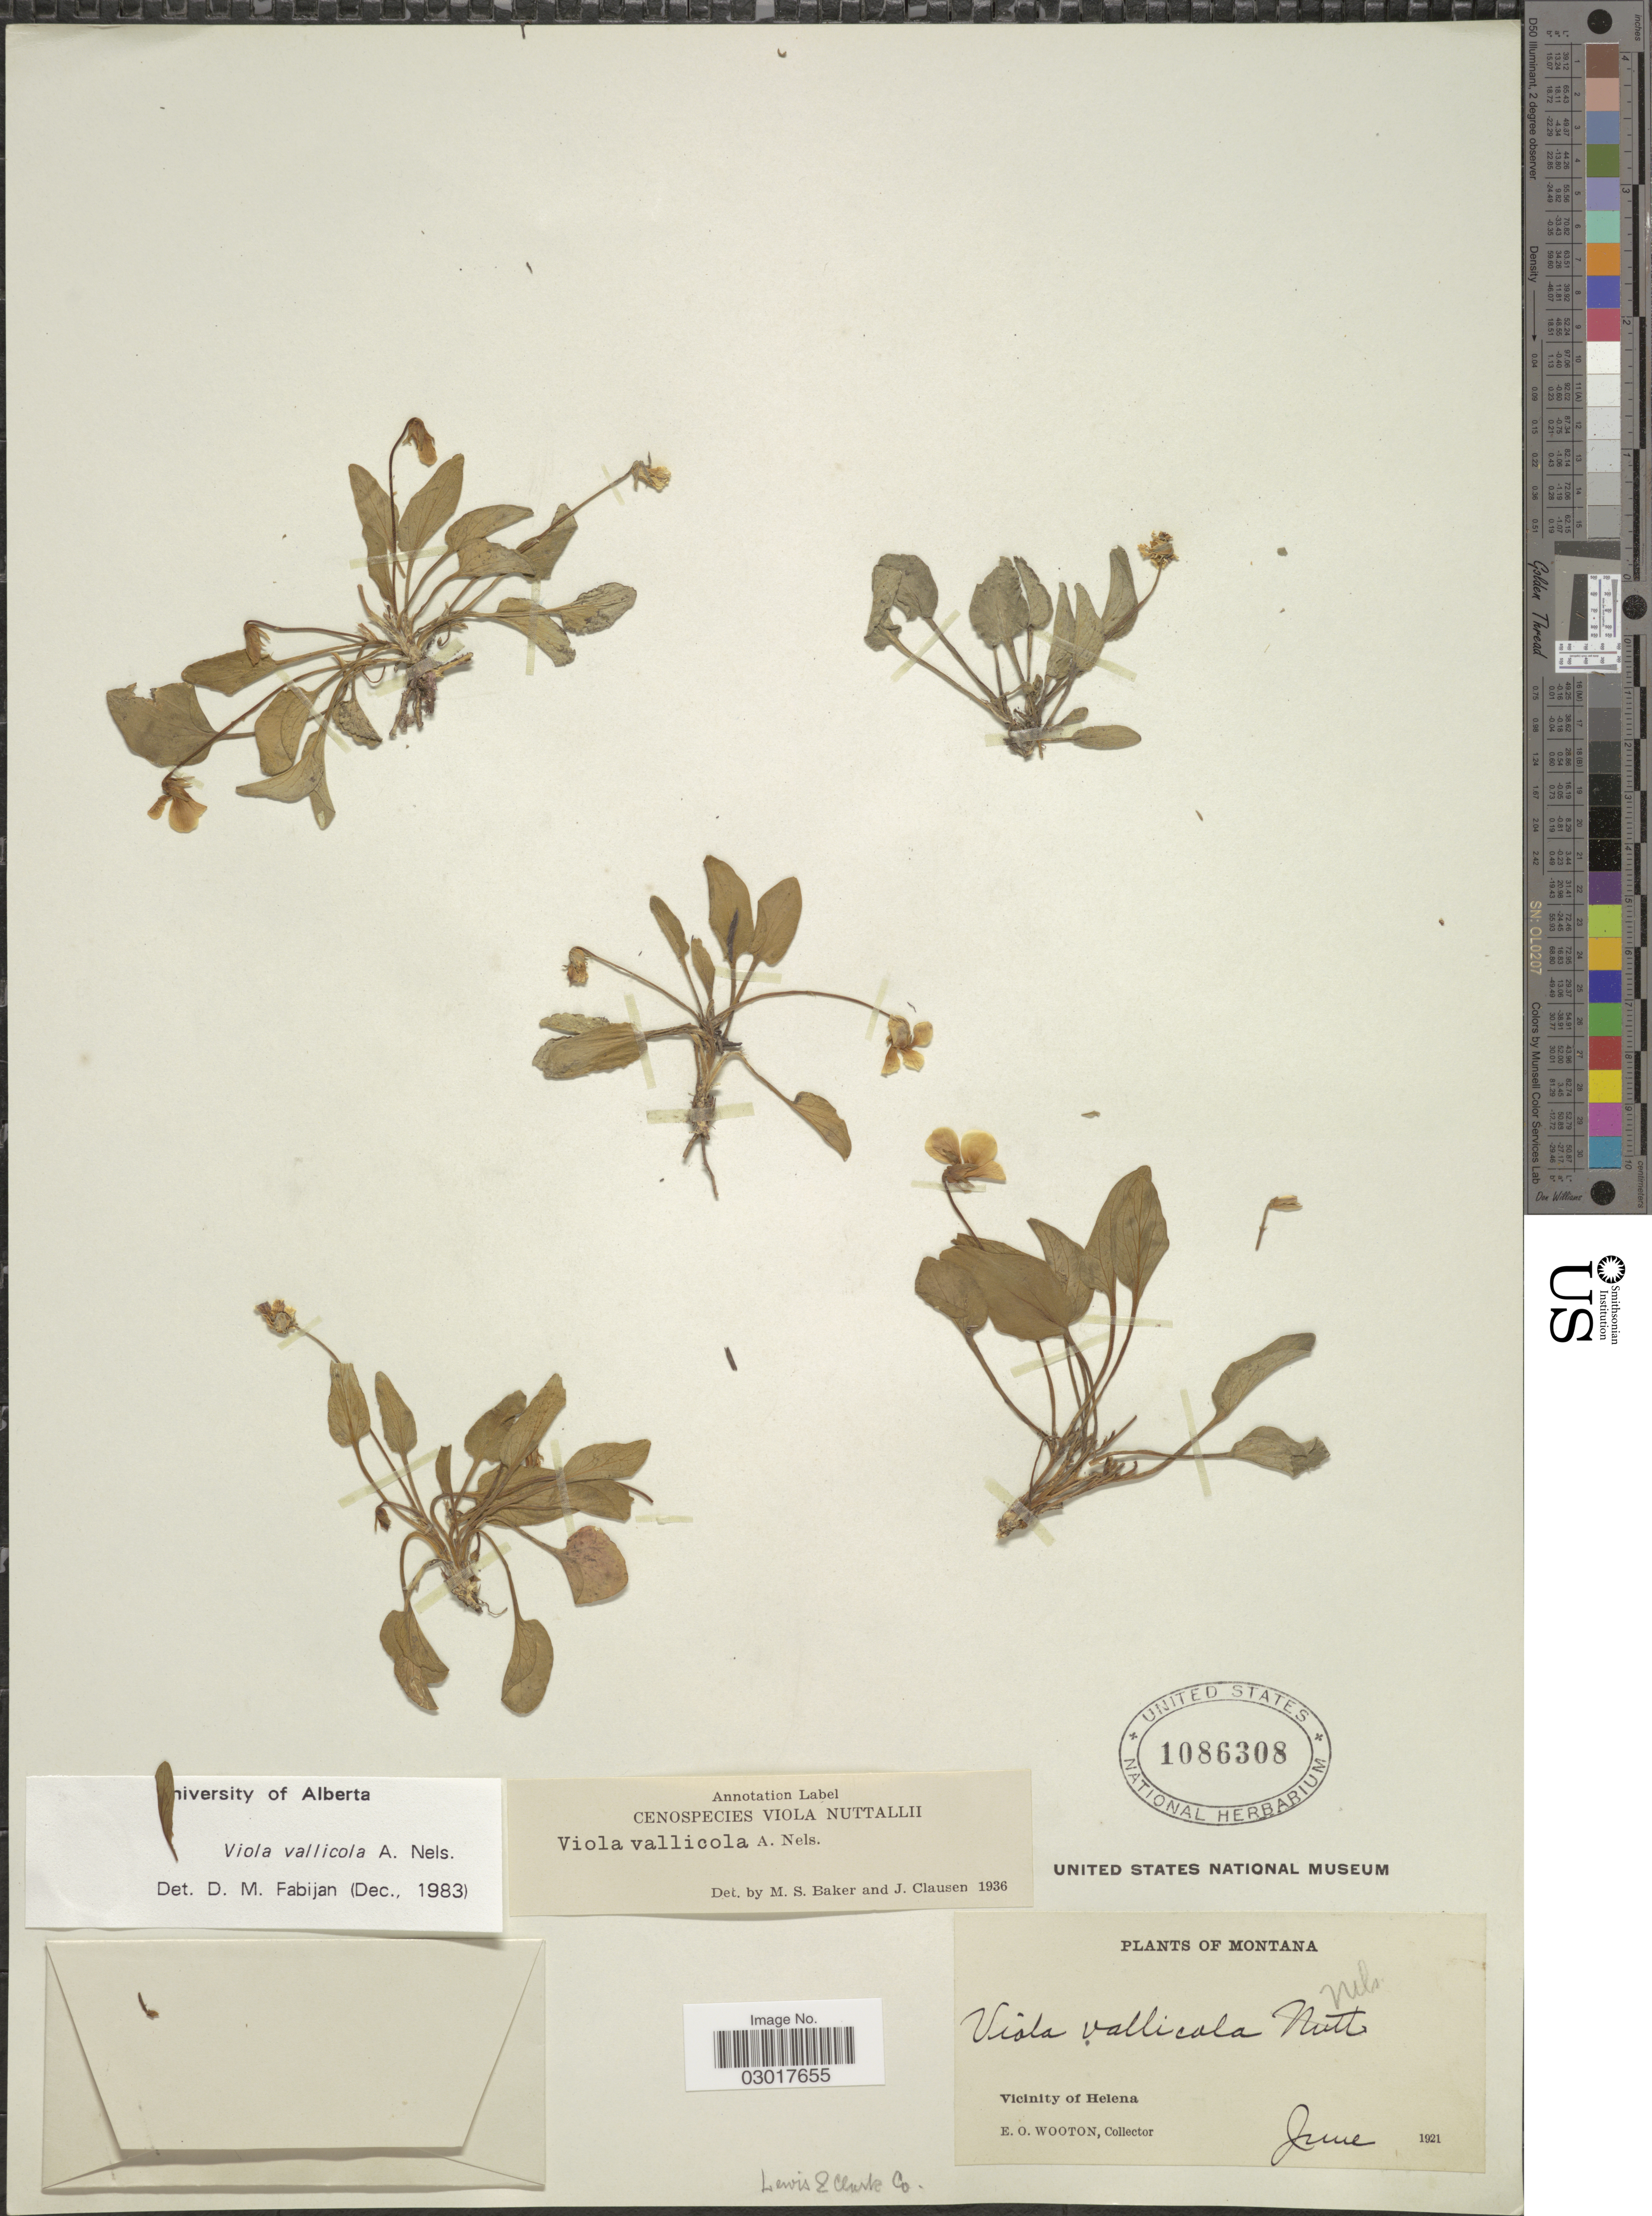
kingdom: Plantae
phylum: Tracheophyta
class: Magnoliopsida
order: Malpighiales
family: Violaceae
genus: Viola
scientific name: Viola vallicola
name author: A. Nelson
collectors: E. O. Wooton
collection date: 1921-06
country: United States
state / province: Montana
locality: Vicinity of Helena. Lewis & Clark Co.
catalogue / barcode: US 1086308